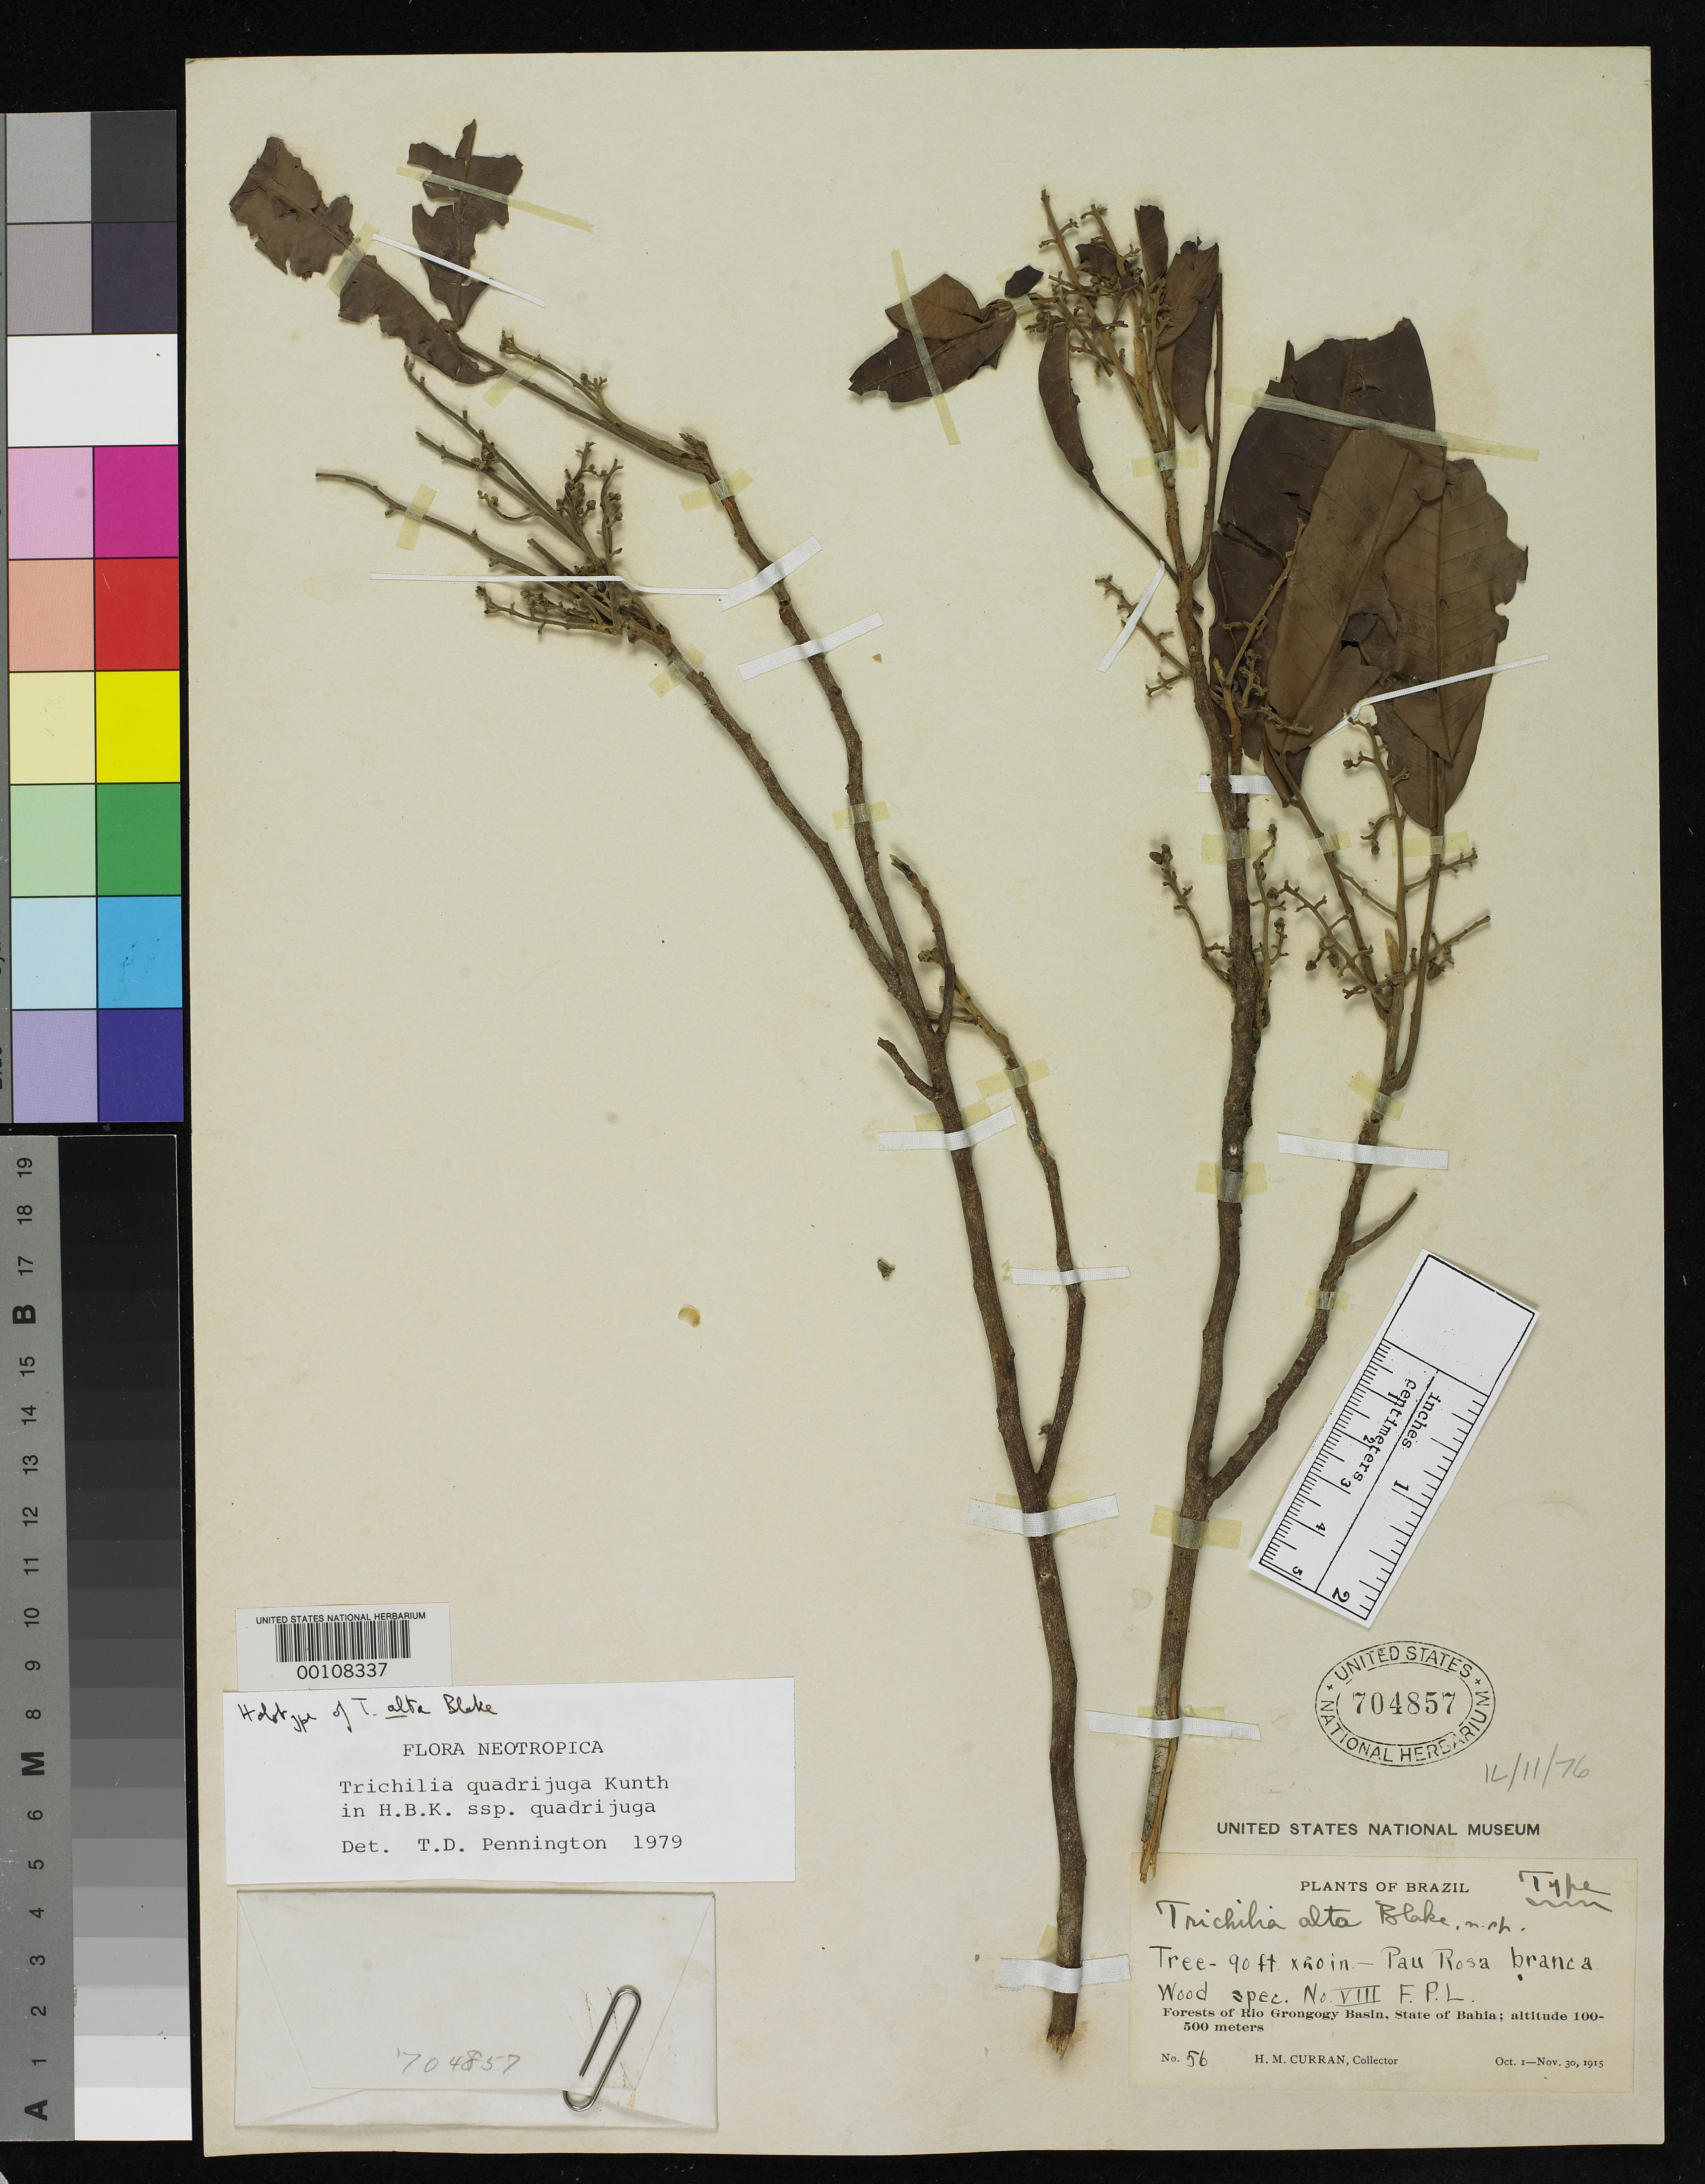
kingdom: Plantae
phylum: Tracheophyta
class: Magnoliopsida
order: Sapindales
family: Meliaceae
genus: Trichilia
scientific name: Trichilia alta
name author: S.F. Blake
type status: Holotype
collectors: H. M. Curran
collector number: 56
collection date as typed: Oct 1915 or -- Nov 1915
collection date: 1915-10 or 1915-11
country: Brazil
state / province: Bahia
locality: Rio Grongogy basin.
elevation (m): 100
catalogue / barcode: US 704857